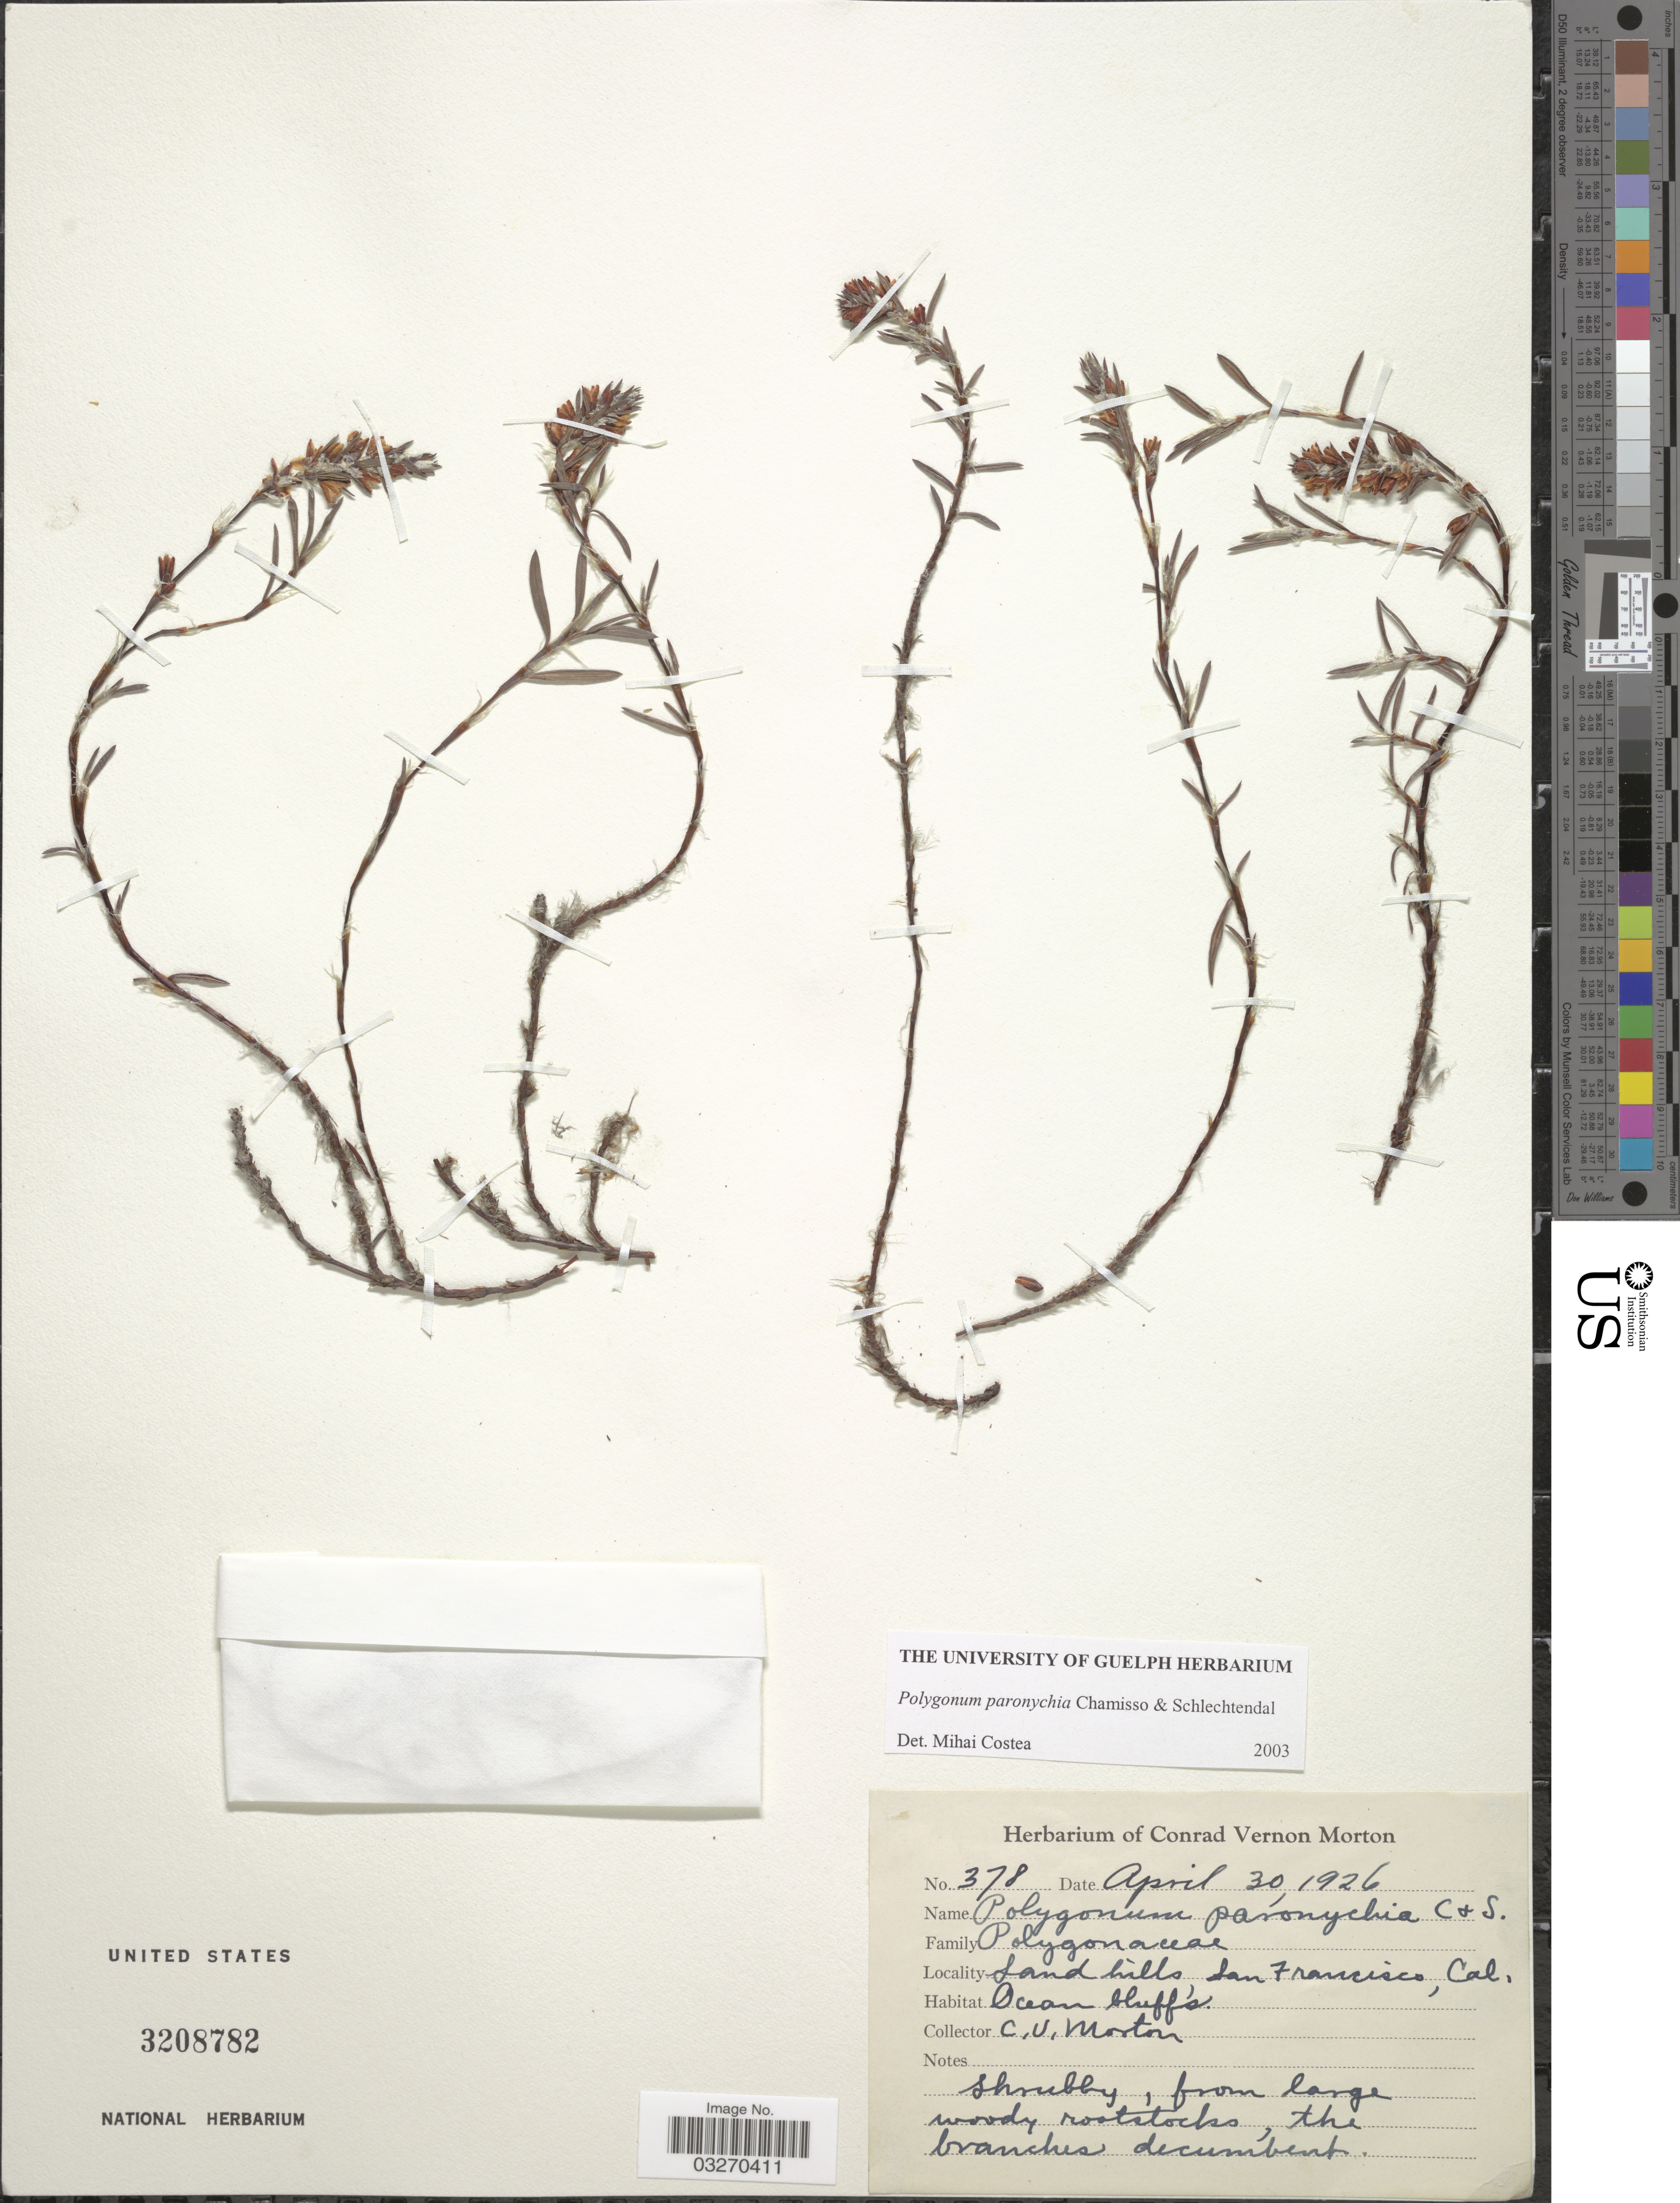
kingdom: Plantae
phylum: Tracheophyta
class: Magnoliopsida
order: Caryophyllales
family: Polygonaceae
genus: Polygonum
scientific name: Polygonum paronychia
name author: Cham. & Schltdl.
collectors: C. V. Morton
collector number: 378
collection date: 1926-04-30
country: United States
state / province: California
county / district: San Francisco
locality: Sand hills, San Francisco.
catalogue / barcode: US 3208782